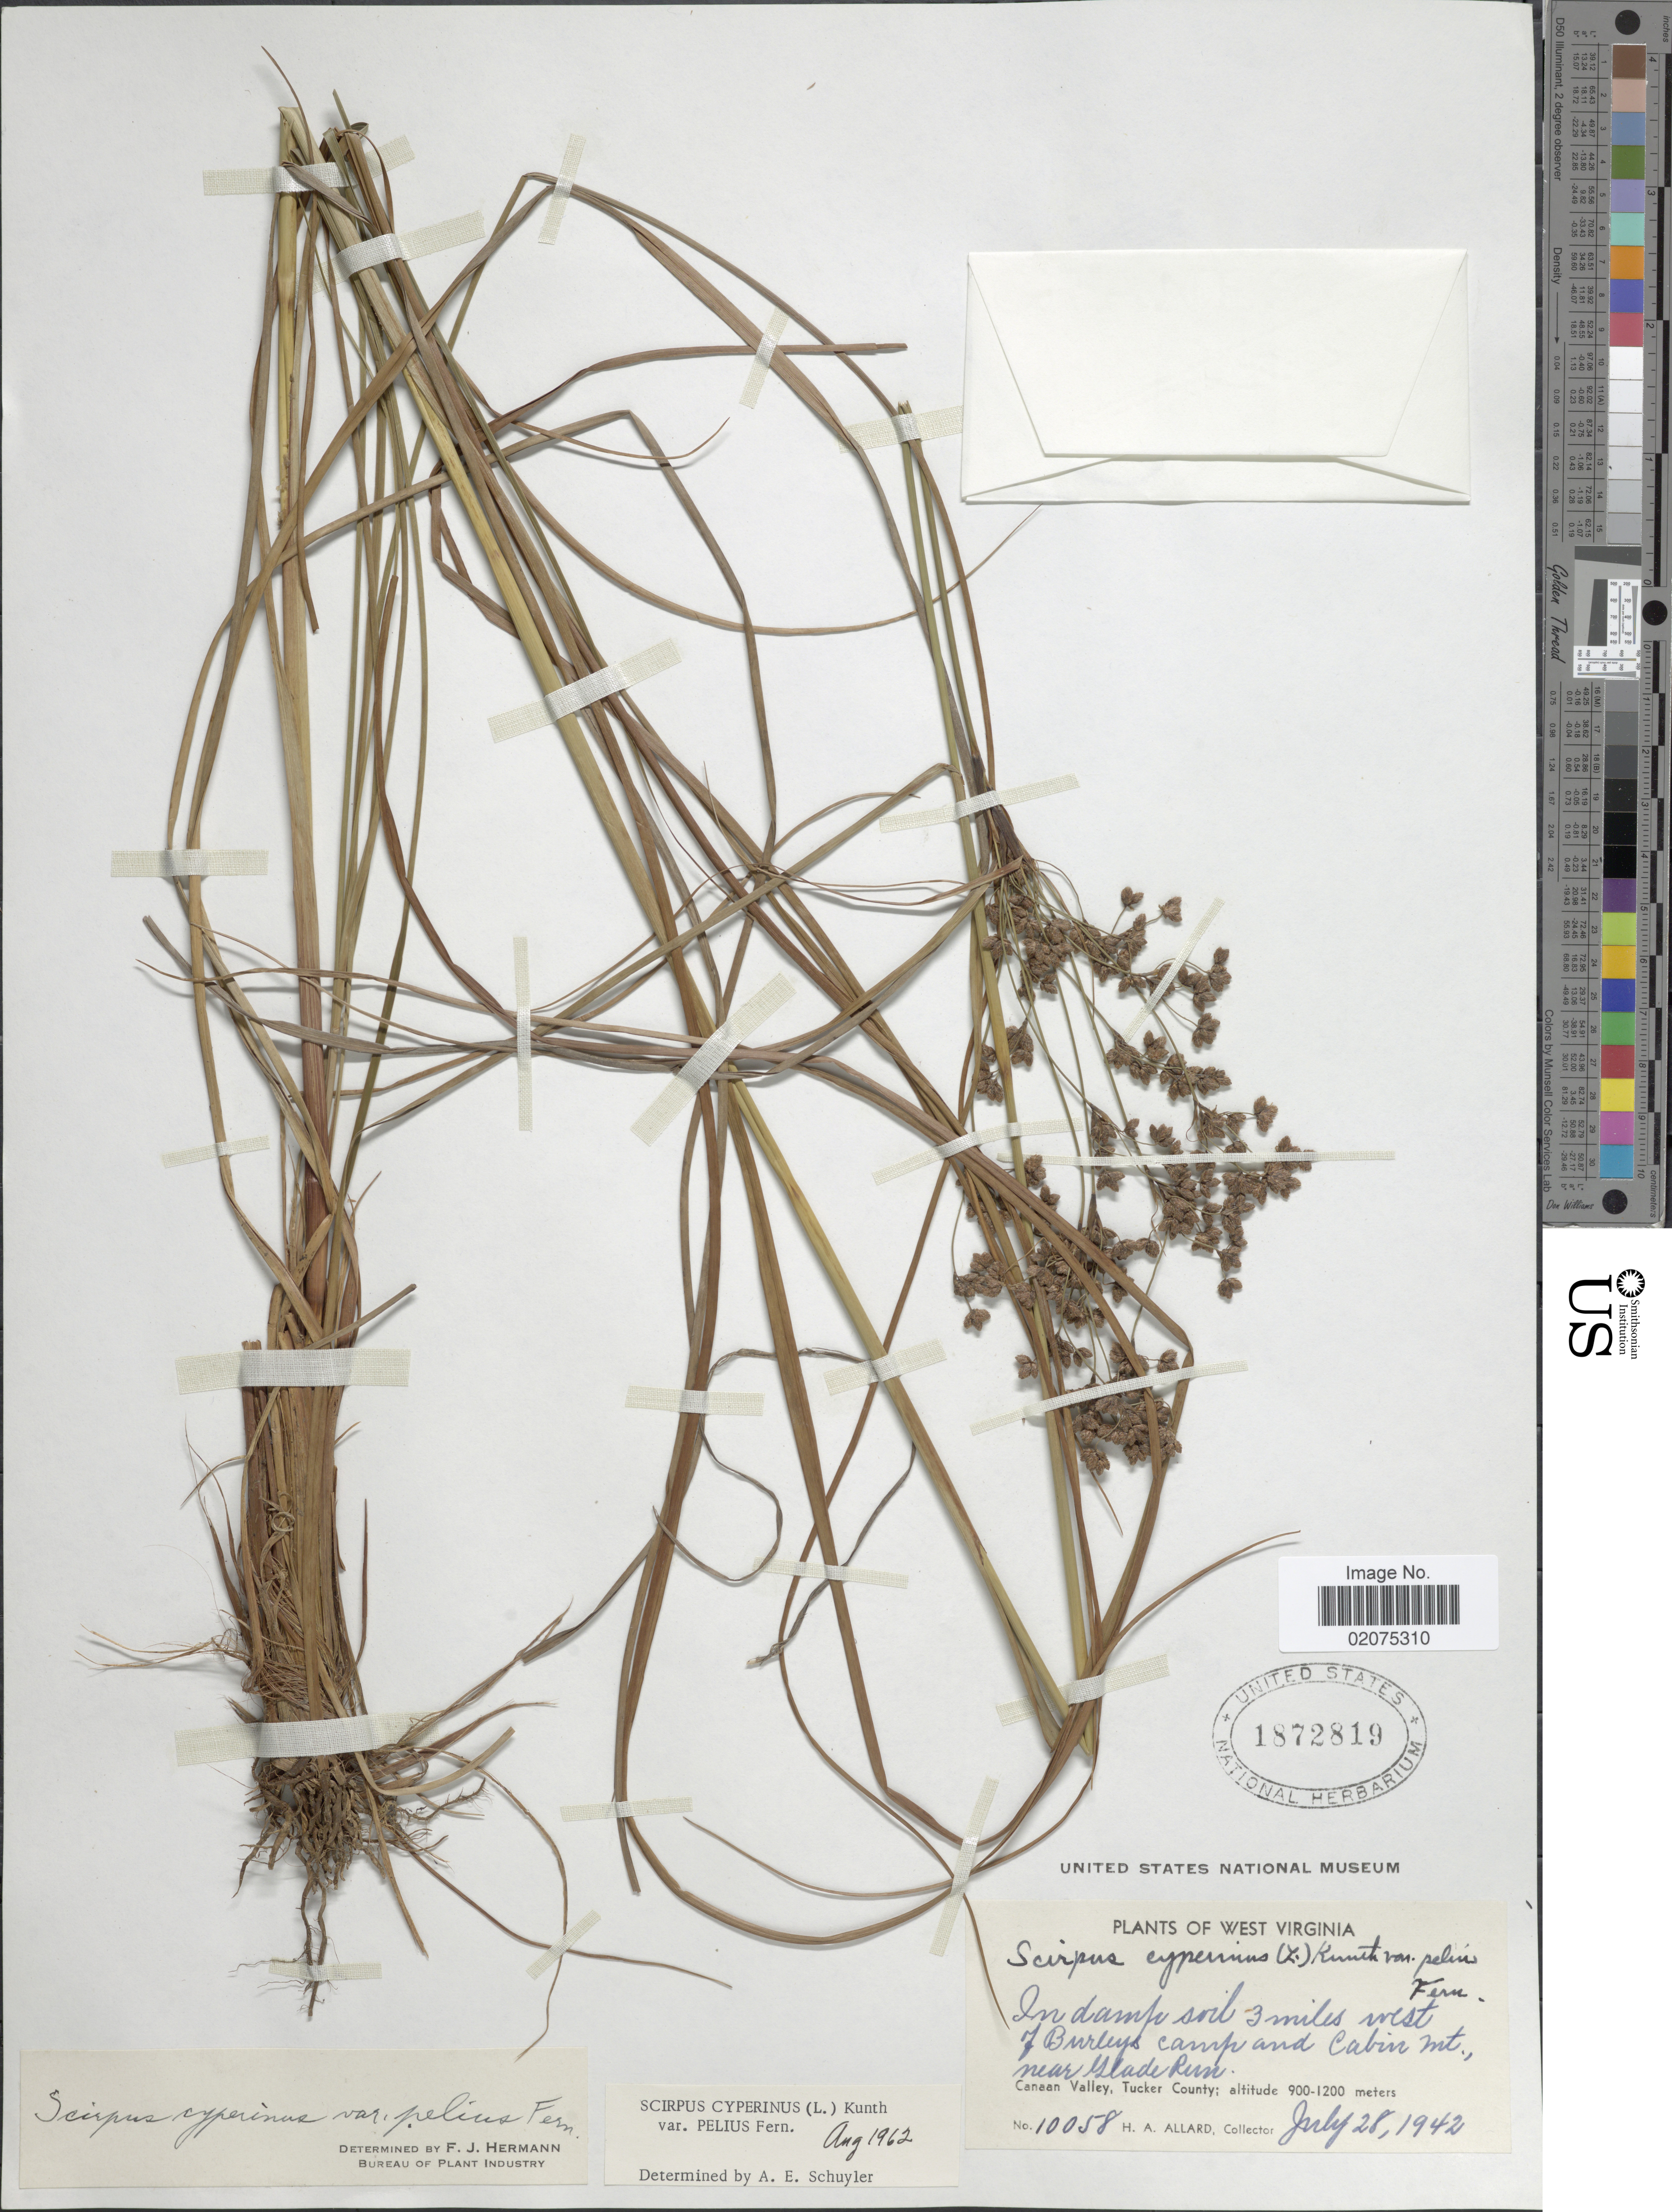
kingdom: Plantae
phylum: Tracheophyta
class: Liliopsida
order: Poales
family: Cyperaceae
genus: Scirpus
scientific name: Scirpus cyperinus var. pelius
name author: Fernald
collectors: H. A. Allard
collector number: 10058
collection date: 1942-07-28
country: United States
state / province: West Virginia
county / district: Tucker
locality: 3 miles west of Burleys camp and Cabin Mt., near Glade Run, Canaan Valley, Tucker County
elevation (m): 900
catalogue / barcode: US 1872819